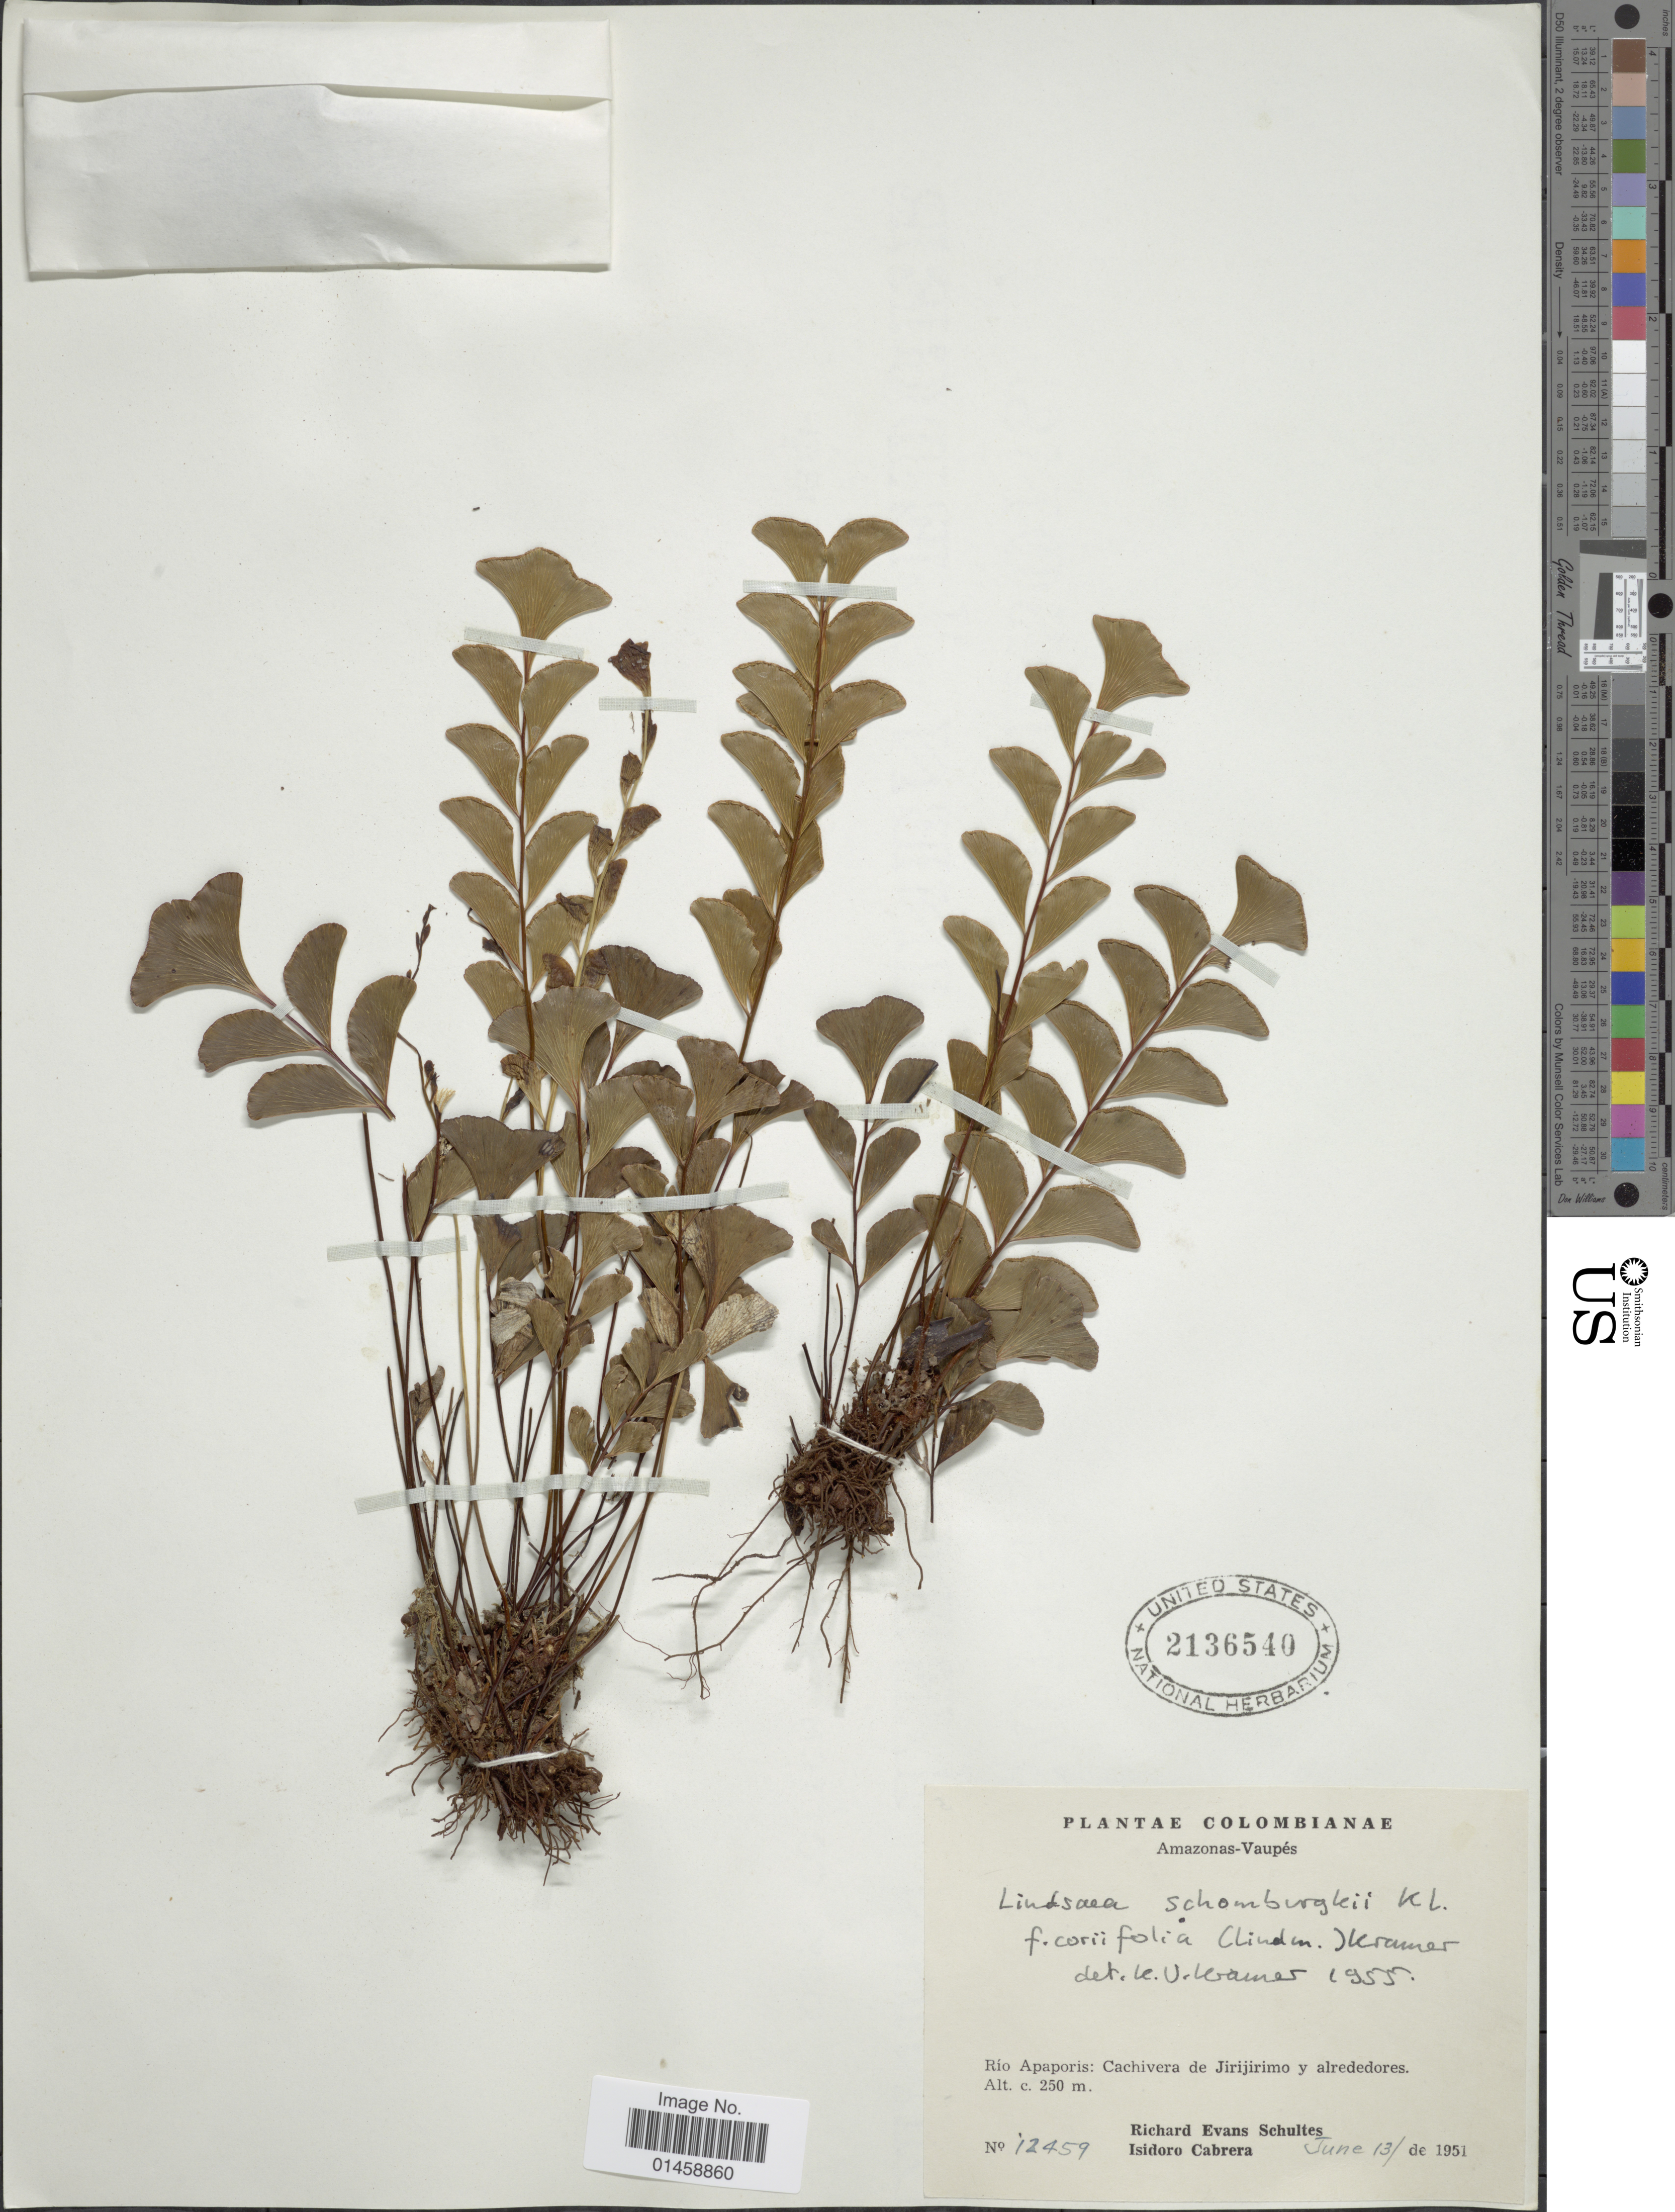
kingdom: Plantae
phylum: Tracheophyta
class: Polypodiopsida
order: Polypodiales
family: Lindsaeaceae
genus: Lindsaea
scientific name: Lindsaea schomburgkii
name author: Klotzsch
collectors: R. E. Schultes & I. Cabrera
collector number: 12459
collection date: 1951-06-13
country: Colombia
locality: Amazonas-Vaupes, Rio Apaporis: Cachivera de Jirijirimo y alrededores.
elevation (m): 250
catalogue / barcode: US 2136540